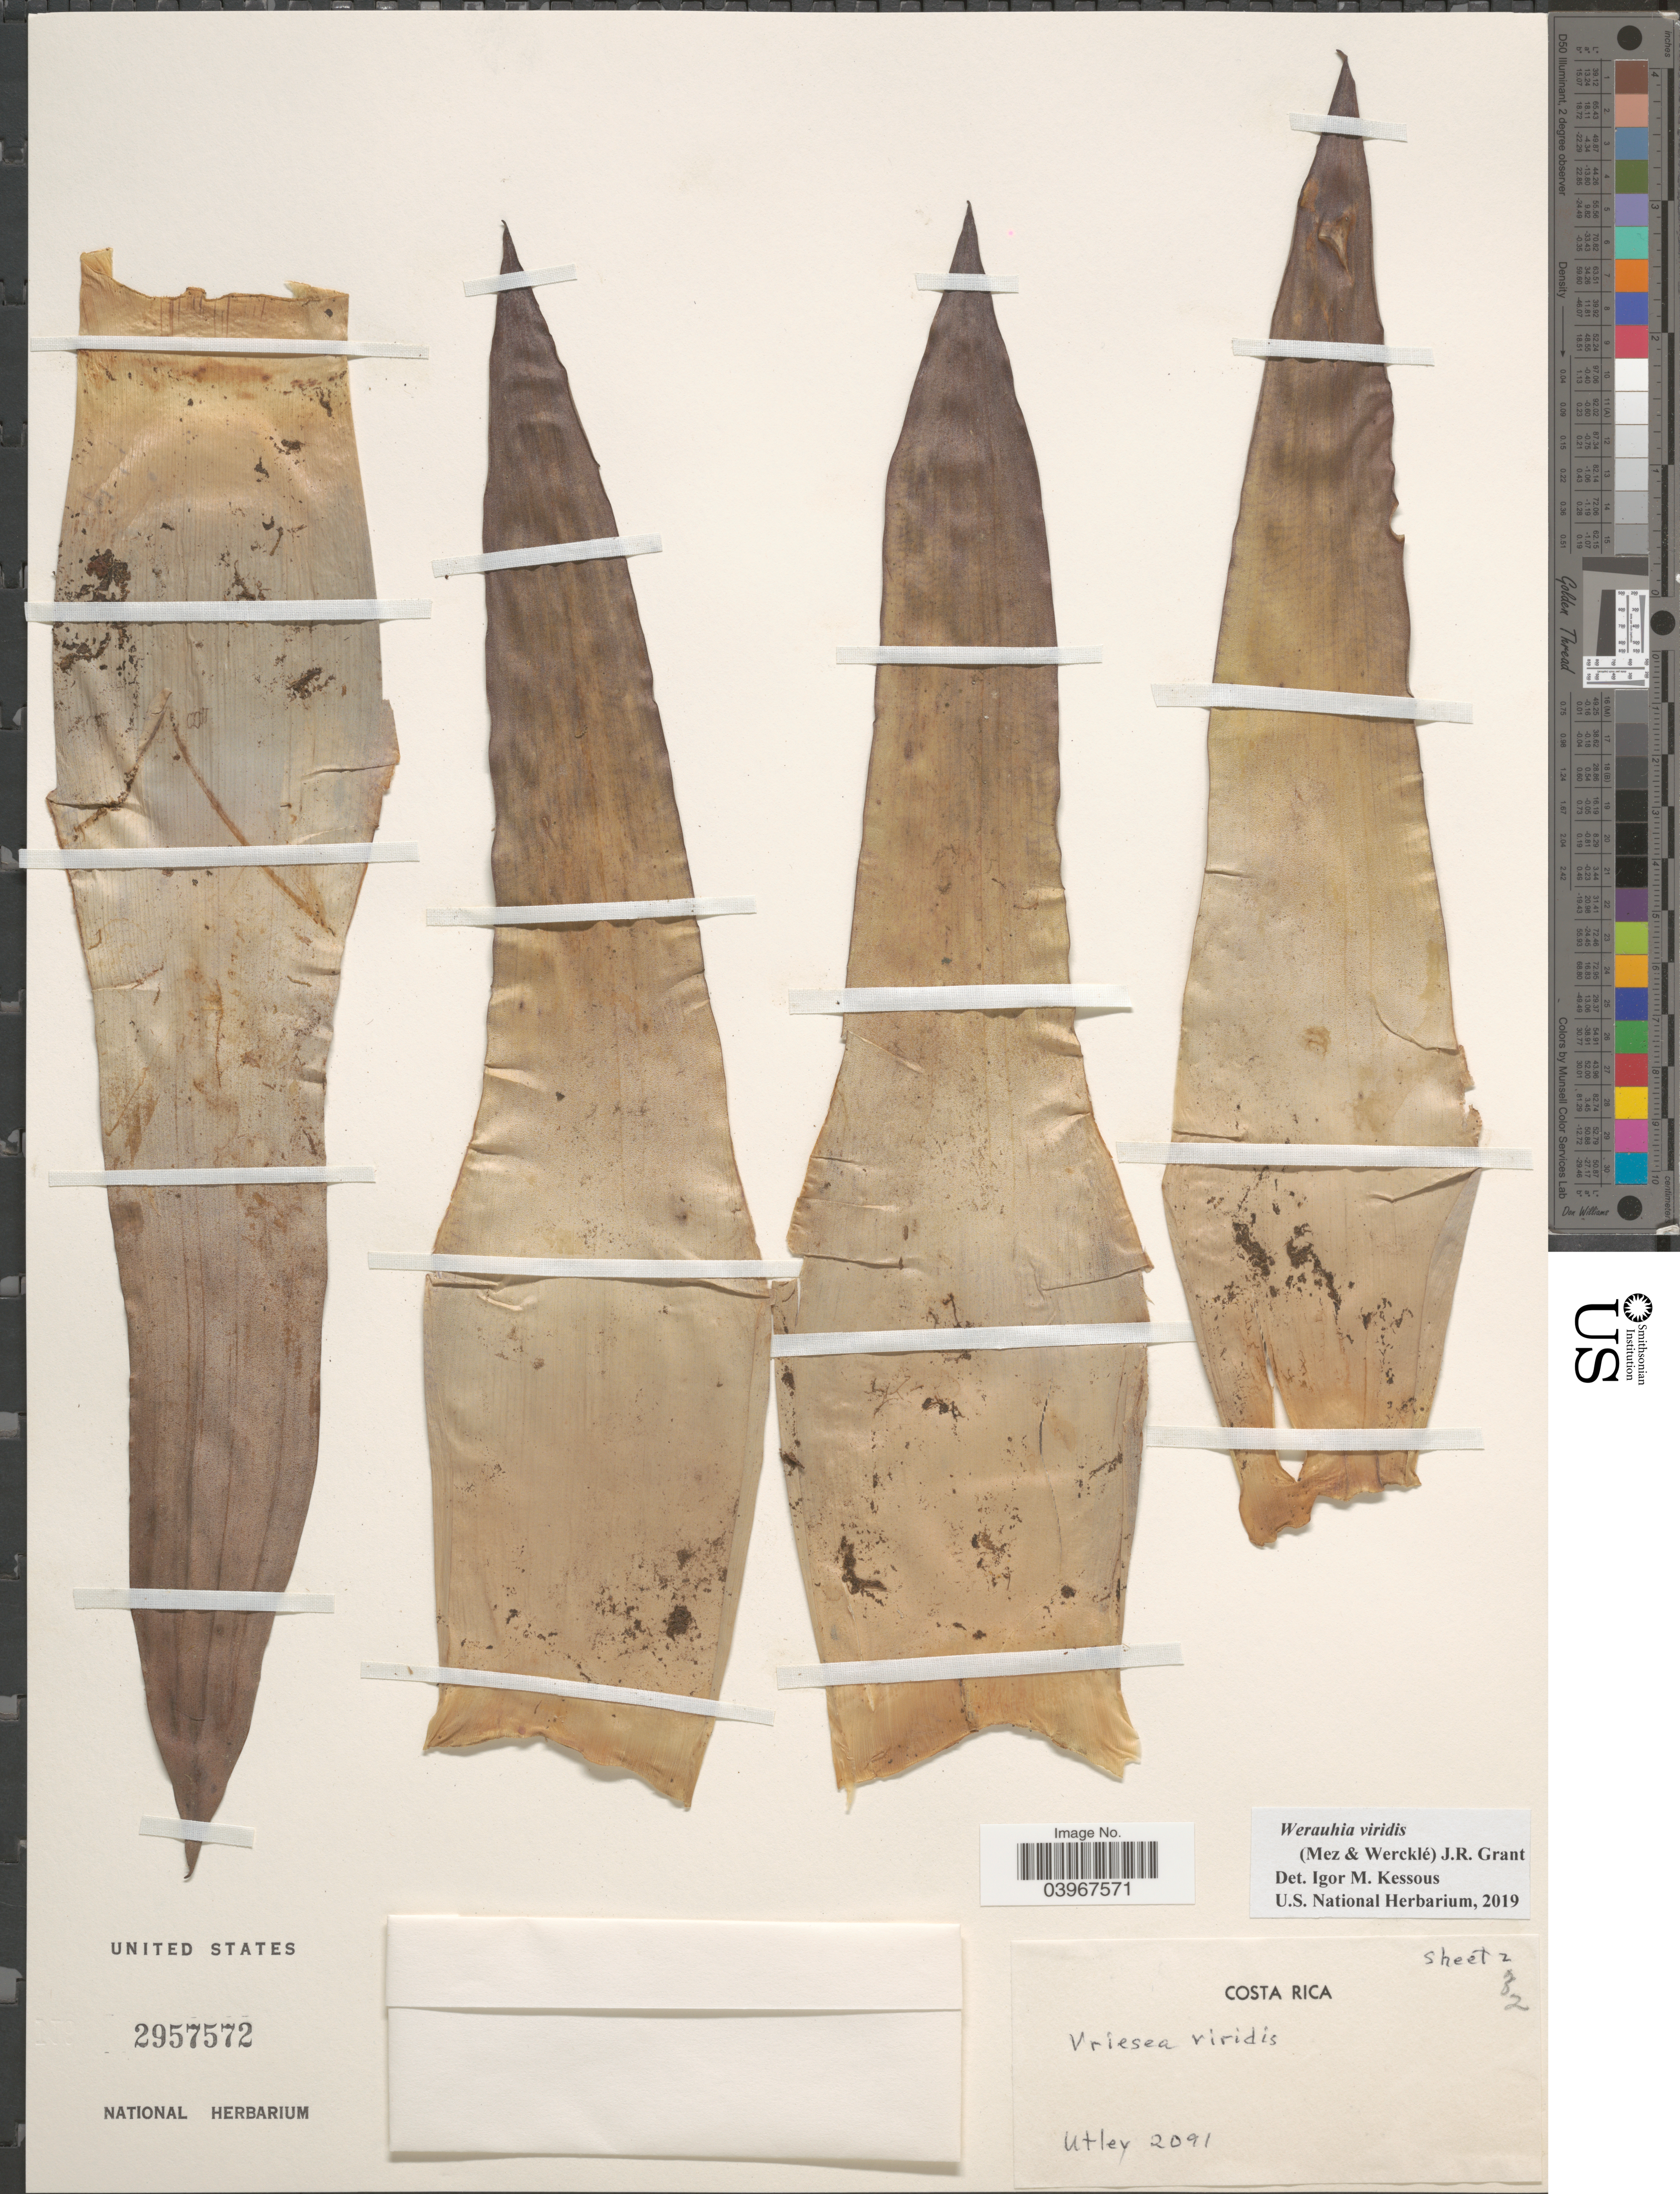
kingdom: Plantae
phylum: Tracheophyta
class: Liliopsida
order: Poales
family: Bromeliaceae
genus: Werauhia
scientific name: Werauhia viridis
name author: (Mez & Wercklé) J.R. Grant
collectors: Utley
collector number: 2091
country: Costa Rica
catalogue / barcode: US 2957572